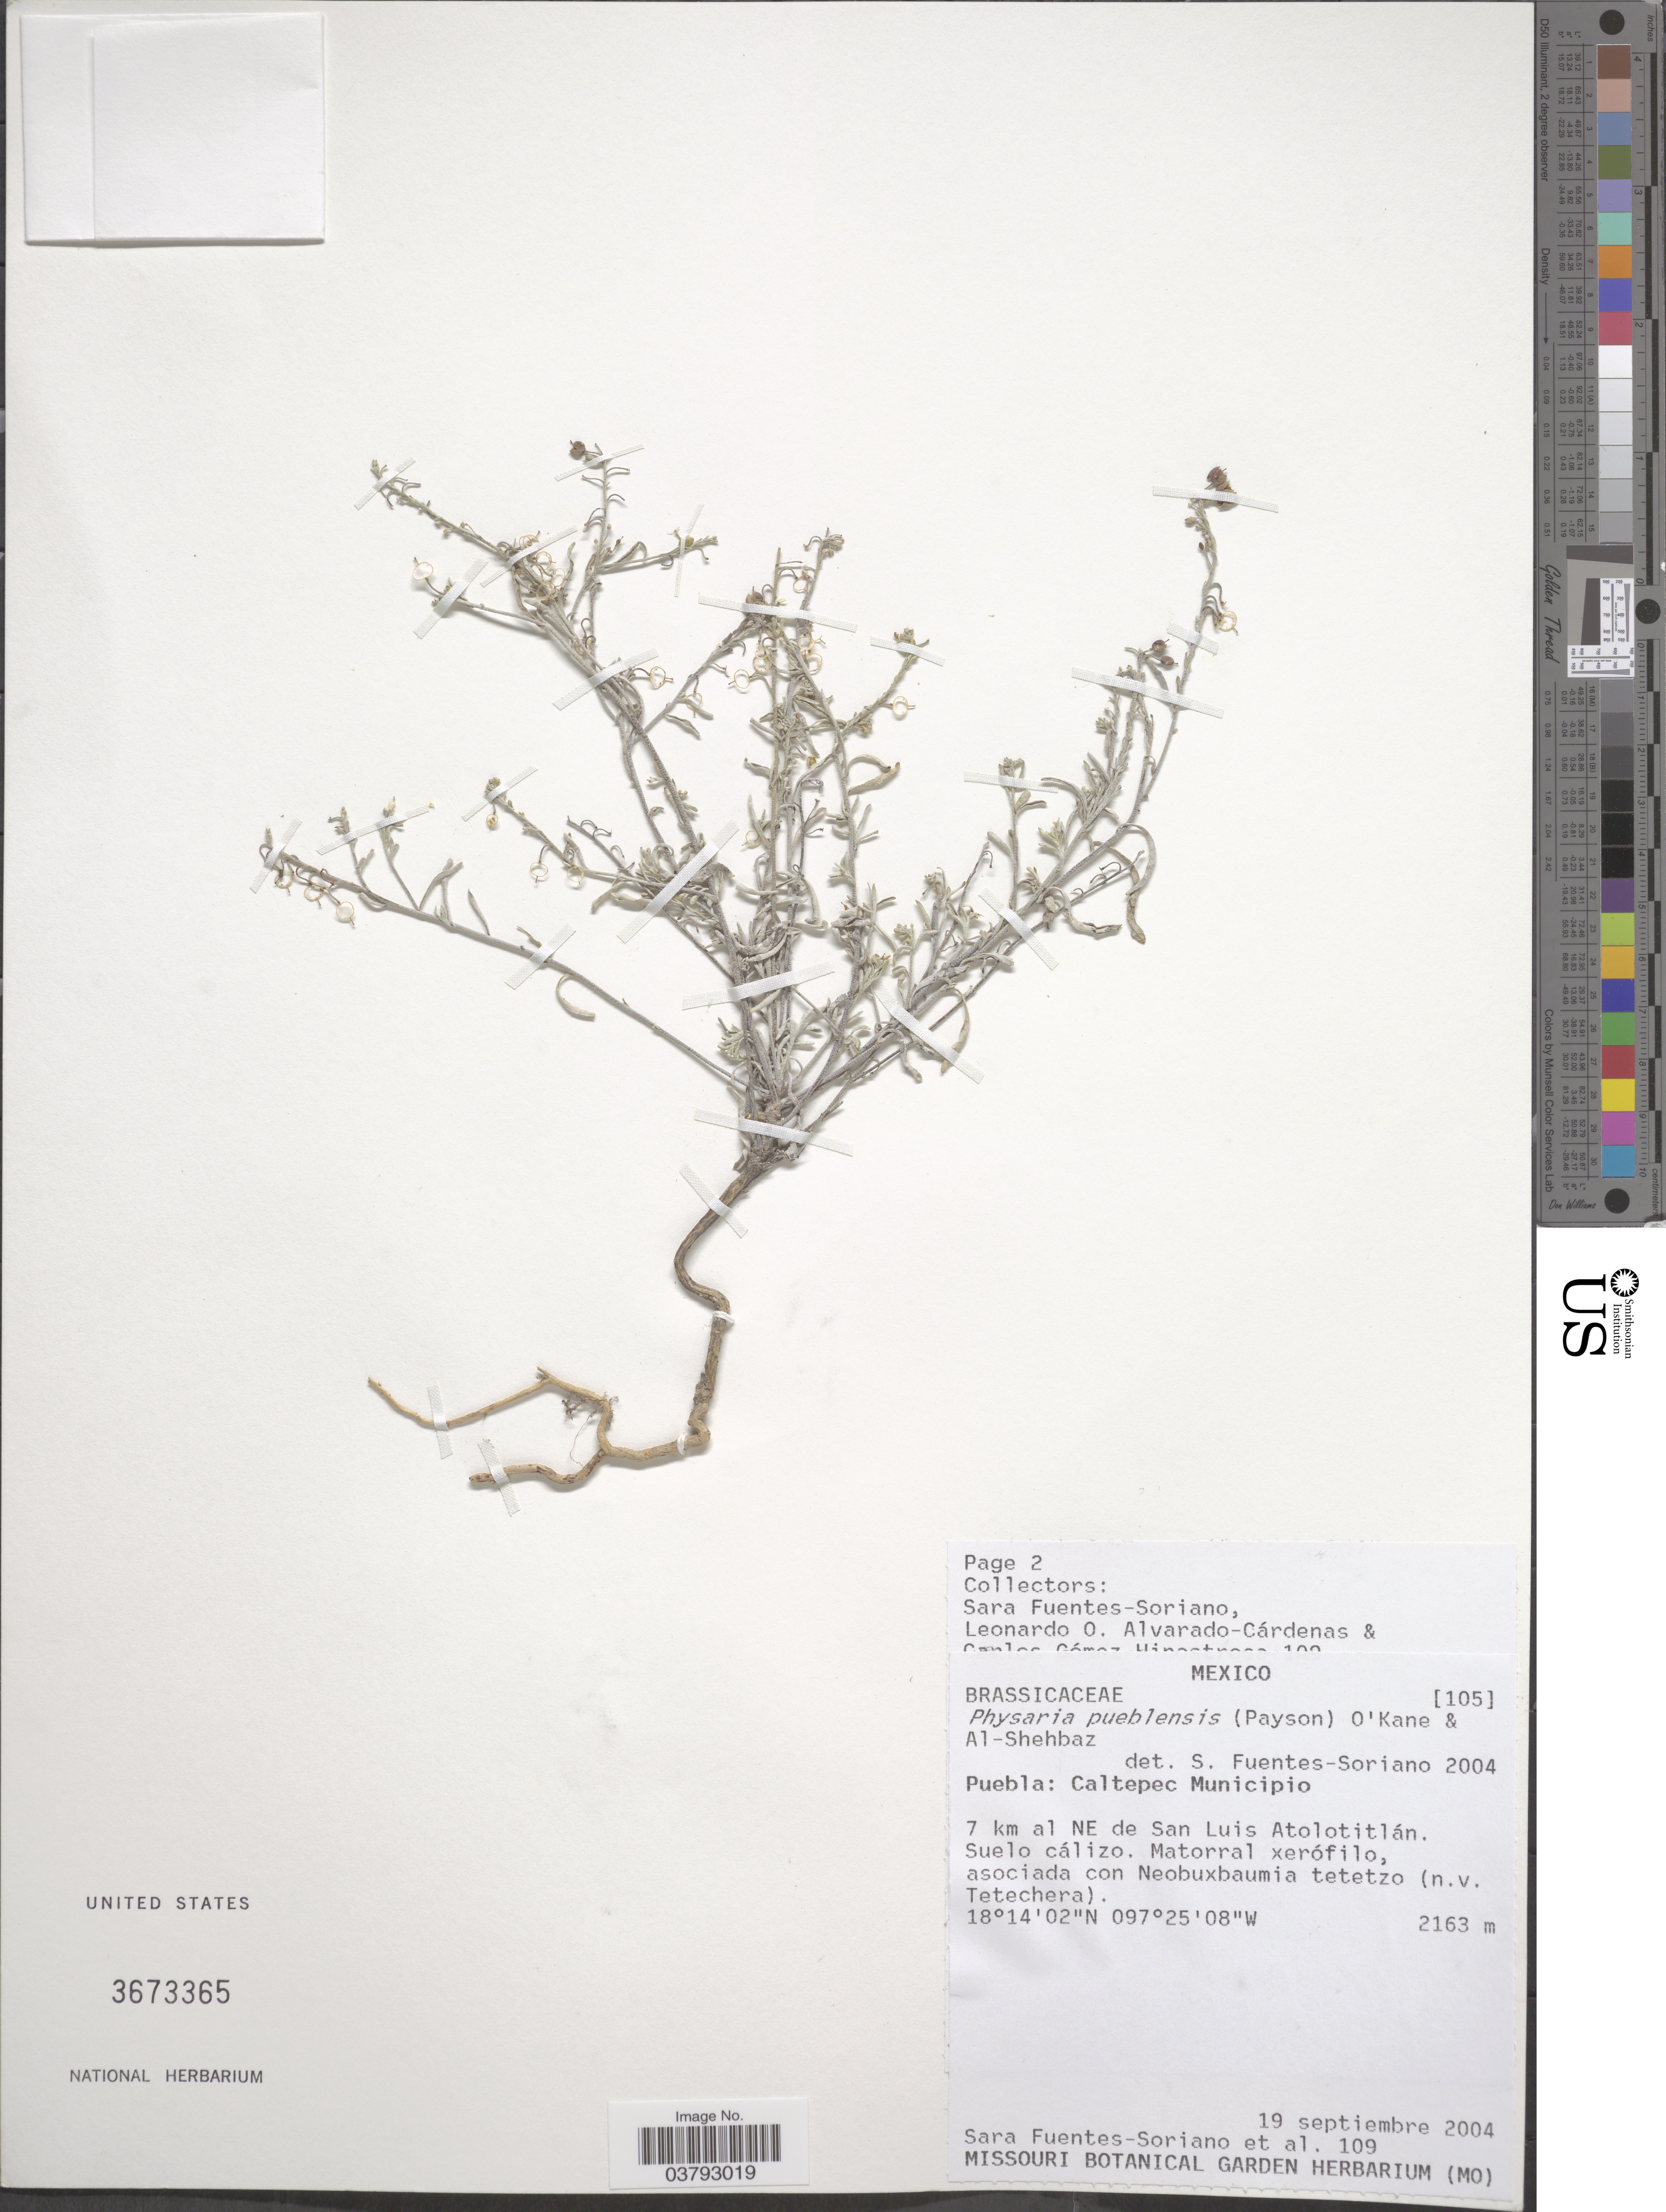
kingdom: Plantae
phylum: Tracheophyta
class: Magnoliopsida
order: Brassicales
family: Brassicaceae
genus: Physaria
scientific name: Physaria pueblensis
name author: (Payson) O'Kane & Al-Shehbaz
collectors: S. Fuentes-Soriano, L. O. Alvarado-Cárdenas & C. Gómez Hinostrosa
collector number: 109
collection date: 2004-09-19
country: Mexico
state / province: Puebla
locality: Caltepec Municipio. 7 km al NE de San Luis Atolotitlán.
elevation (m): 2163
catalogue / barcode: US 3673365